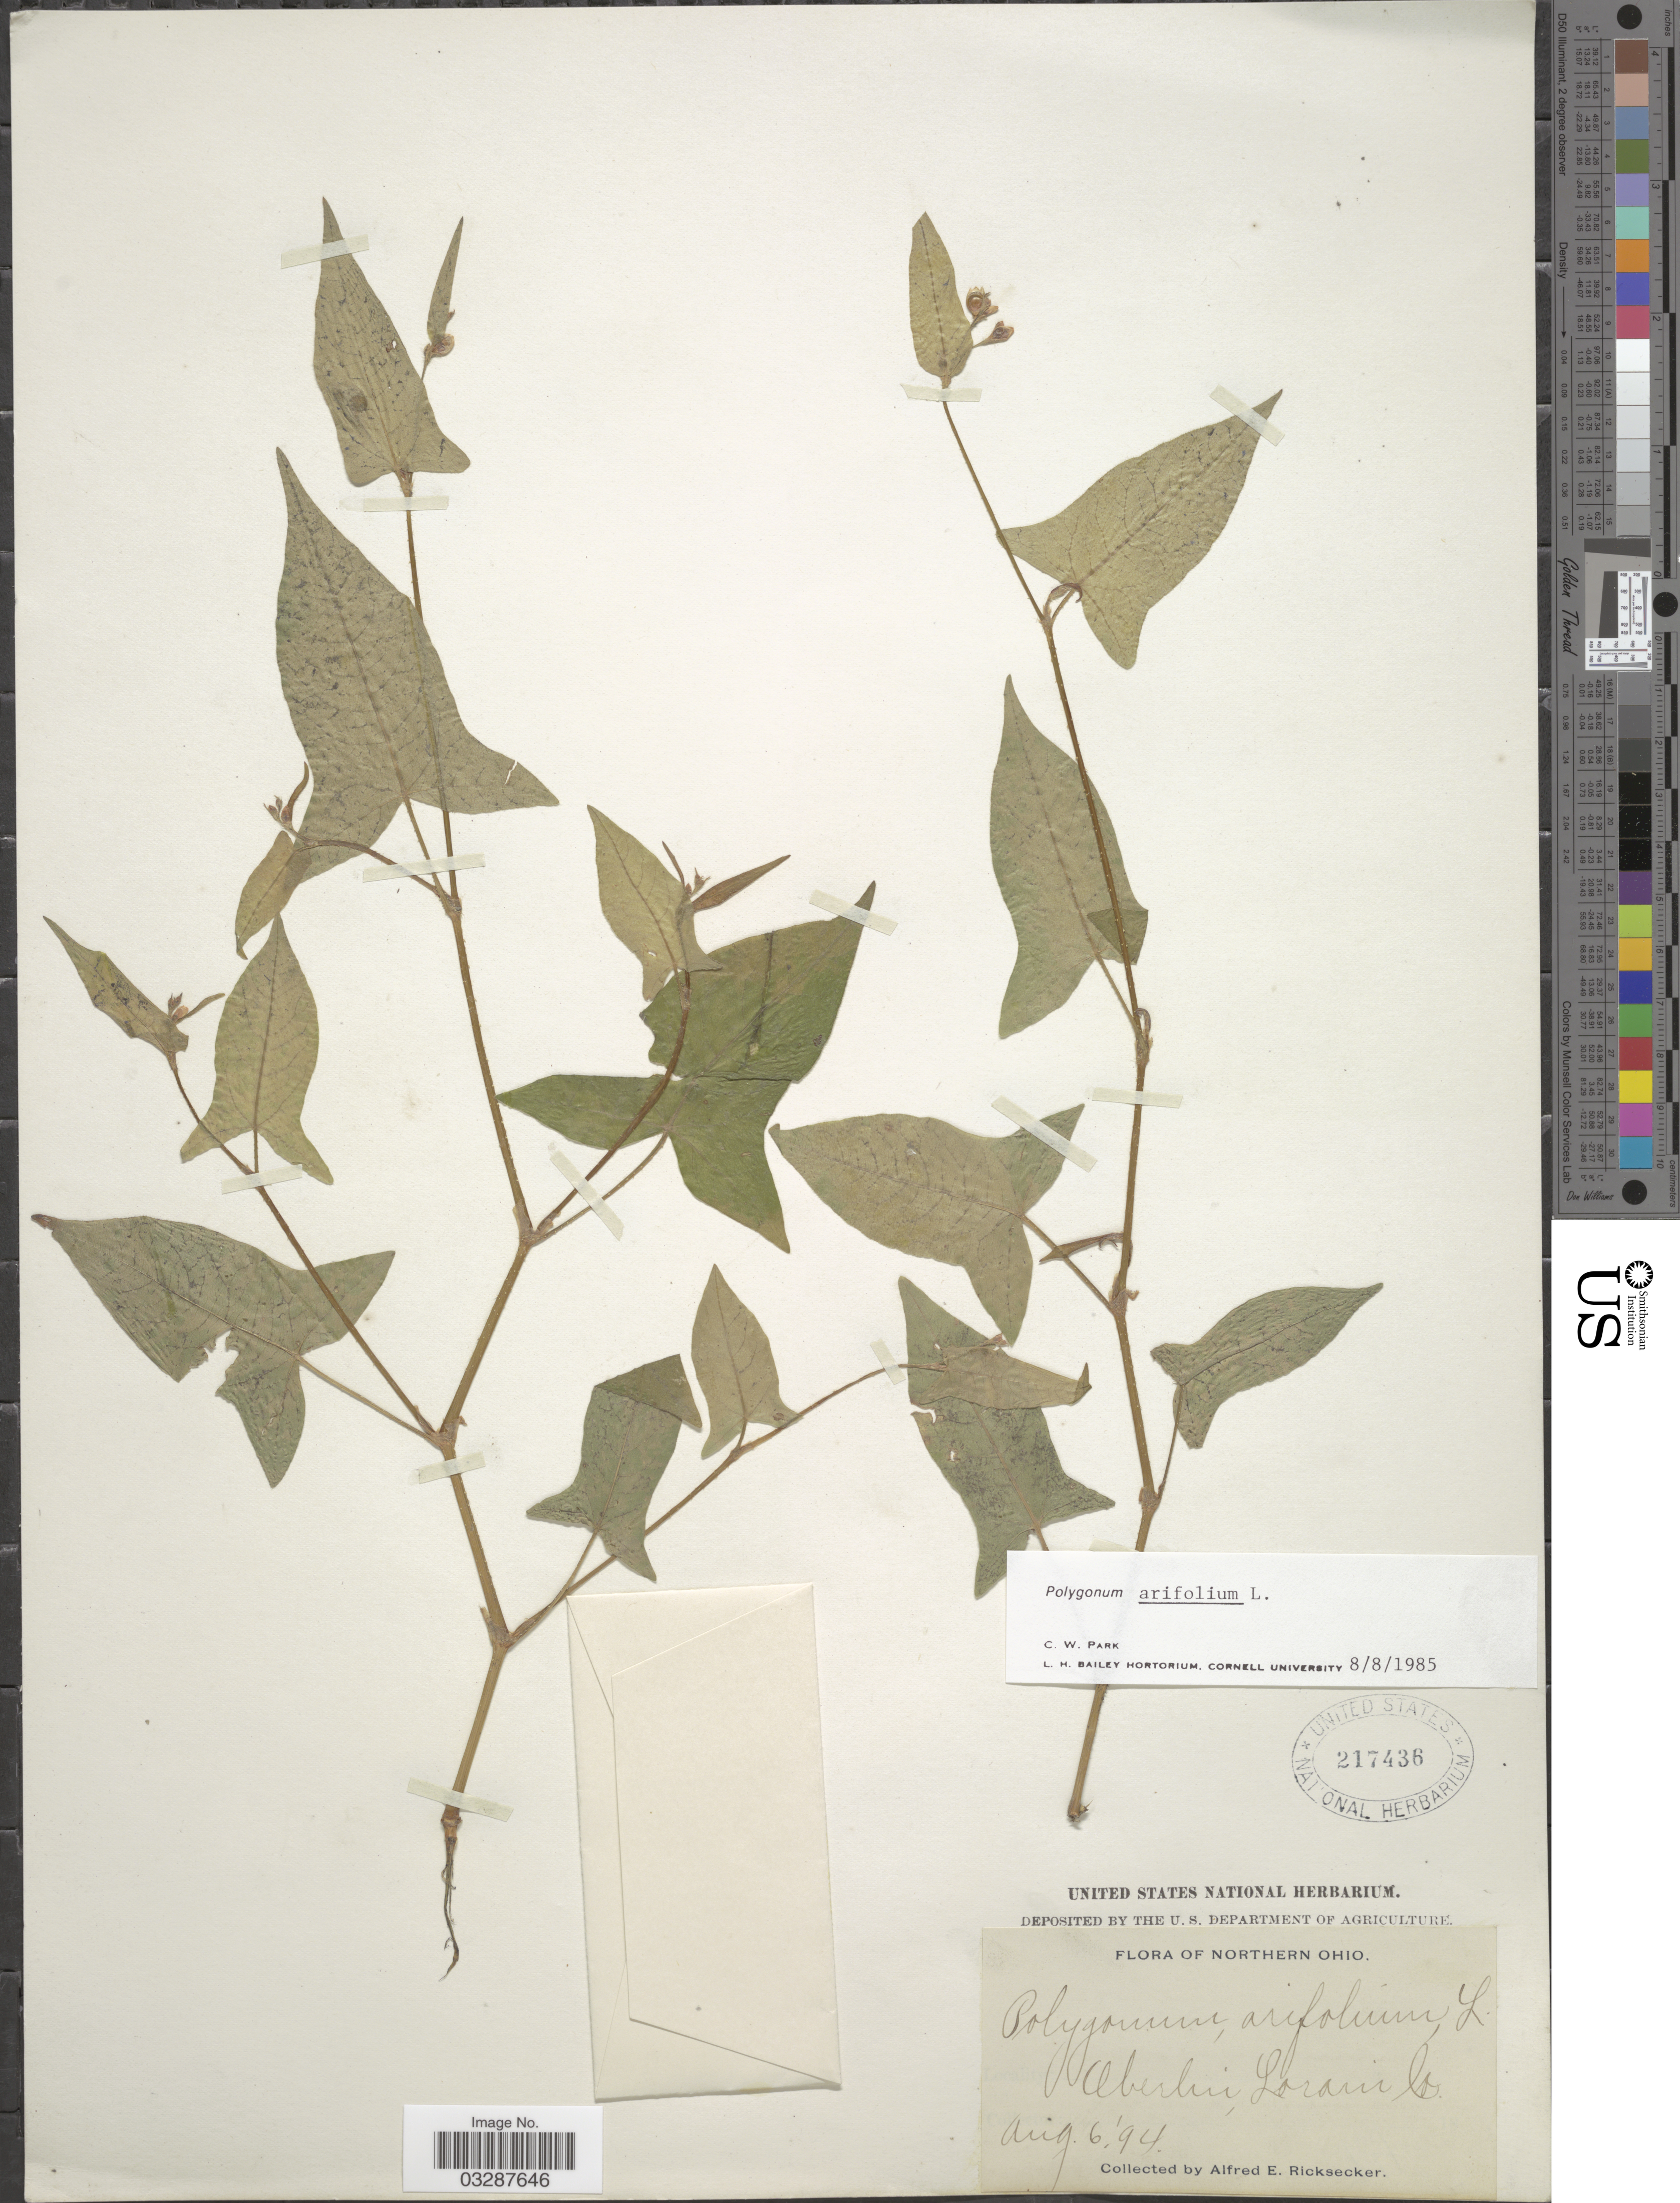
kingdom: Plantae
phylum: Tracheophyta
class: Magnoliopsida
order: Caryophyllales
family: Polygonaceae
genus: Persicaria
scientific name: Persicaria arifolia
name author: (L.) Haraldson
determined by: Atha, D. E.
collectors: A. E. Ricksecker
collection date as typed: Transcribed d/m/y: 6/8/94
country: United States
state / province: Ohio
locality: Northern Ohio. Oberlin, Lorain Co.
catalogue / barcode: US 217436